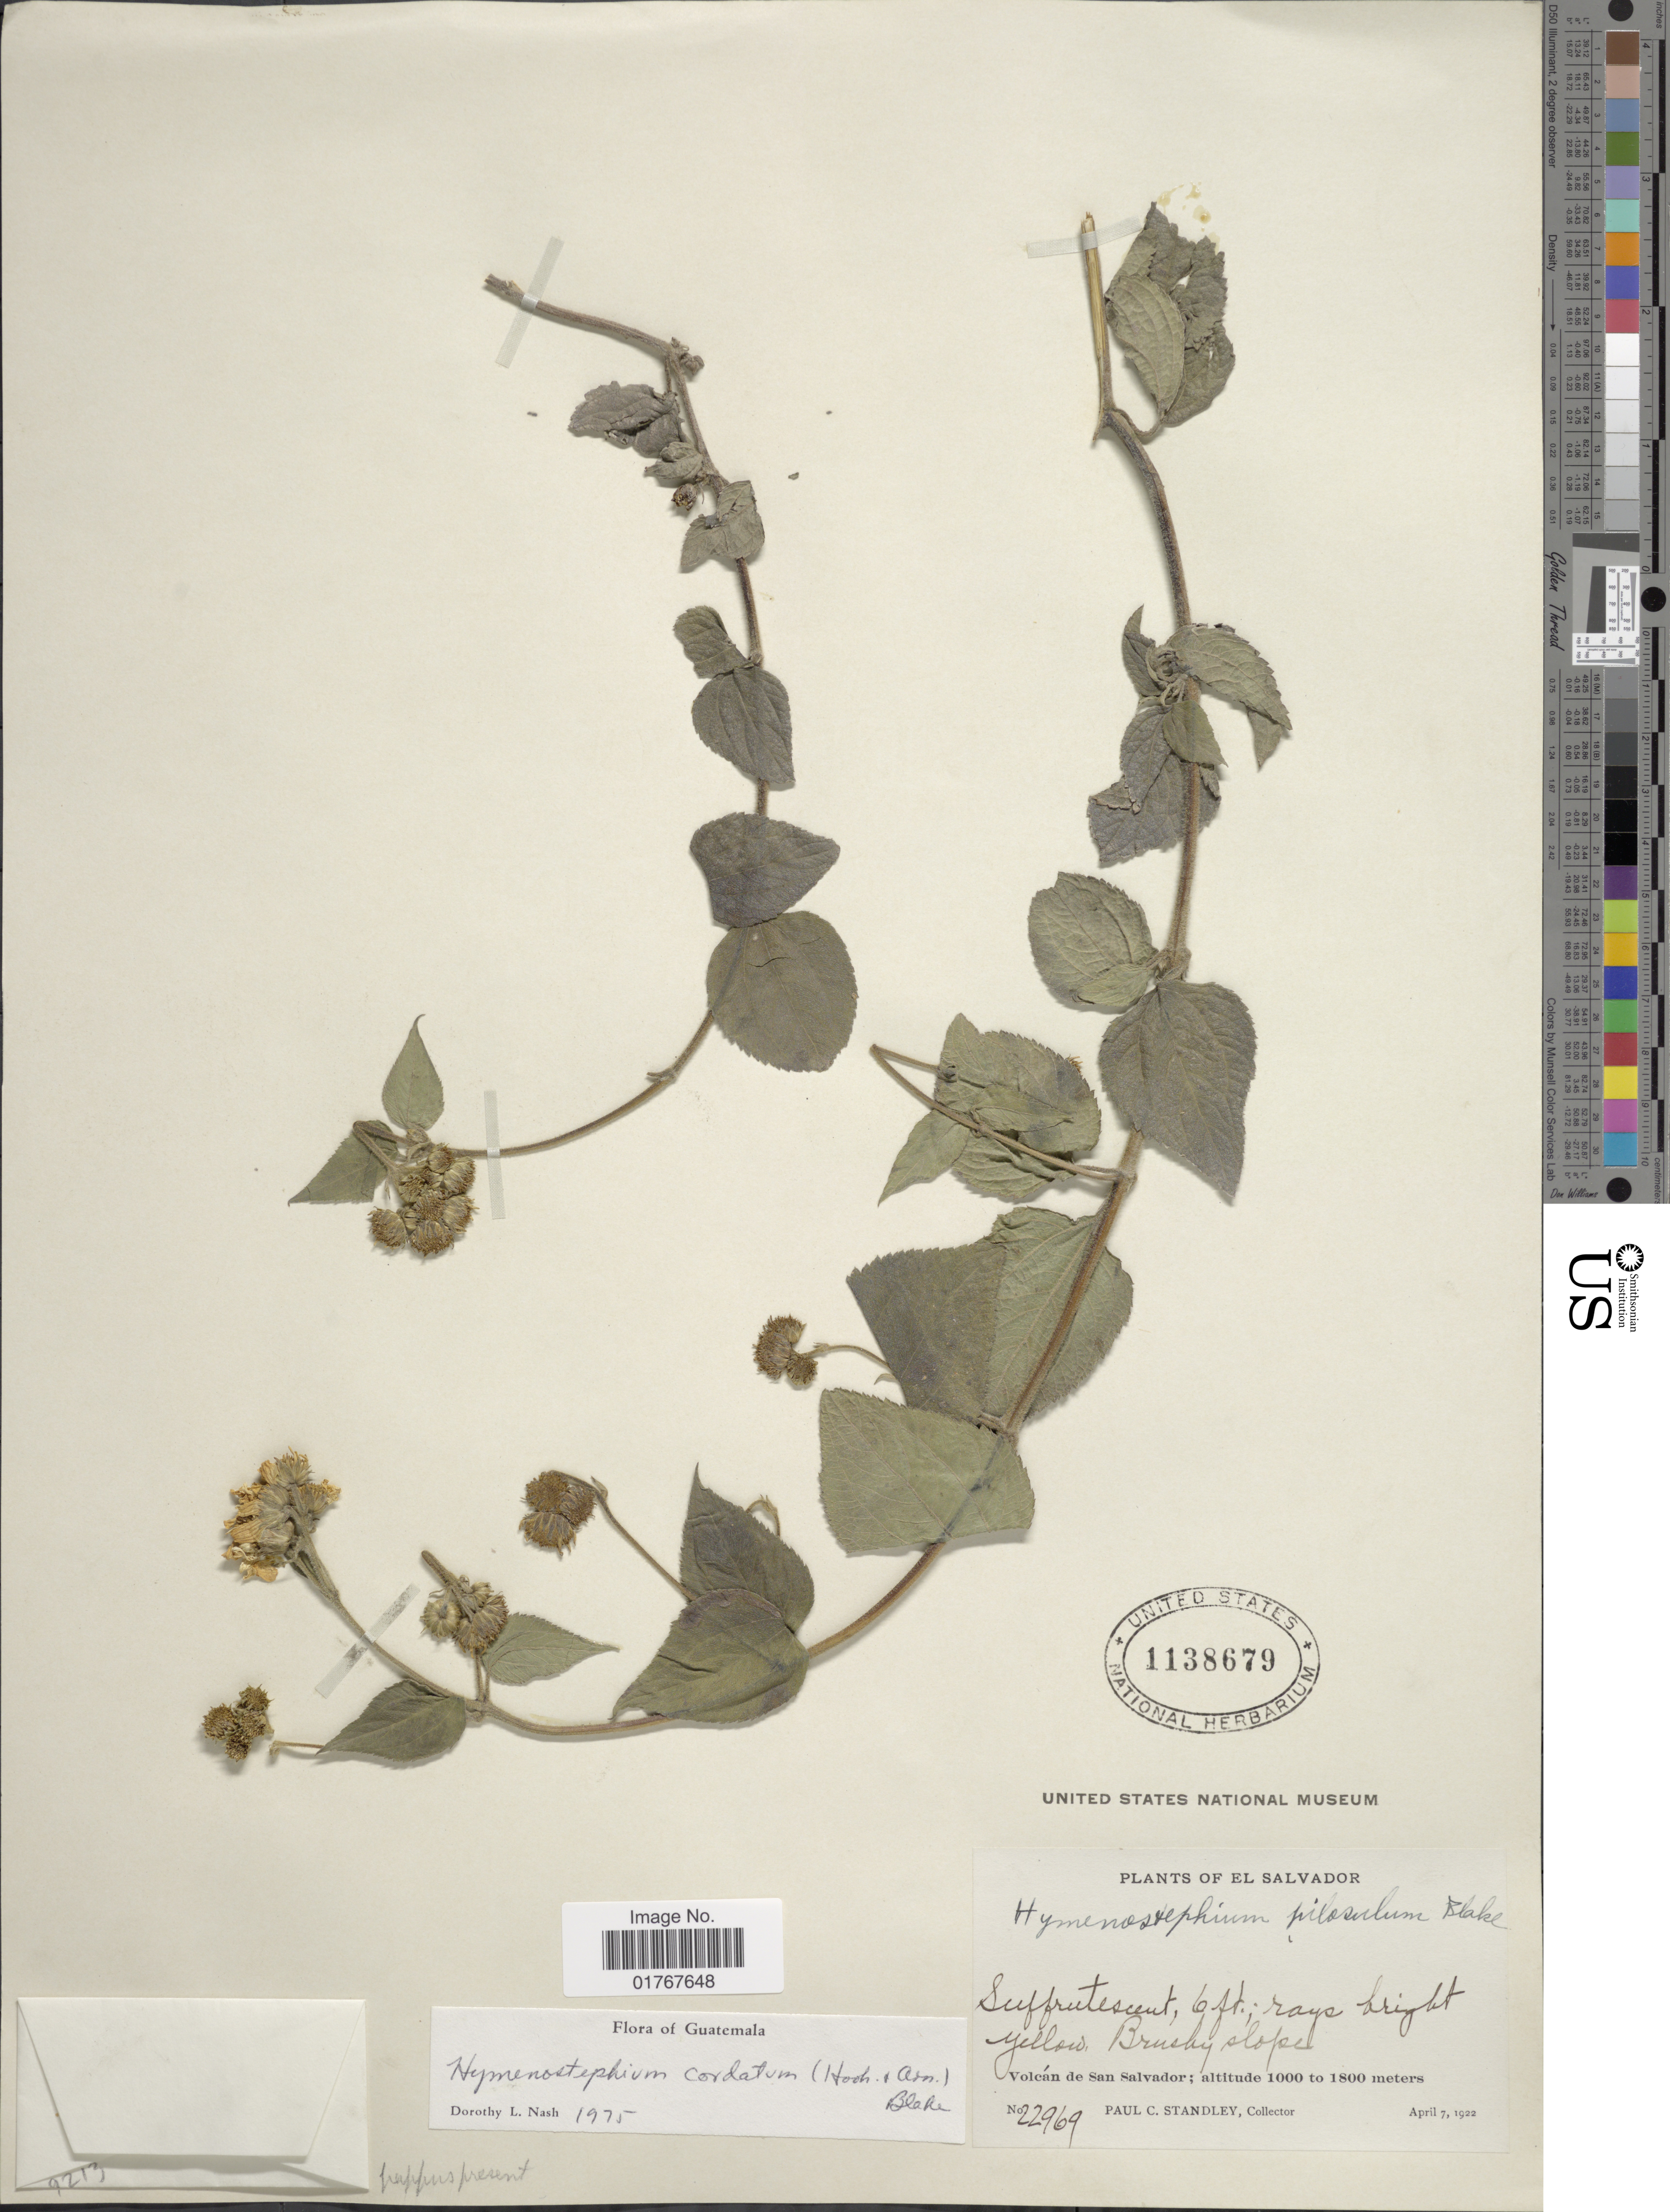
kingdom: Plantae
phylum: Tracheophyta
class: Magnoliopsida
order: Asterales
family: Asteraceae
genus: Viguiera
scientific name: Viguiera cordata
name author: (Hook. & Arn.) D'Arcy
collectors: P. C. Standley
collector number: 22969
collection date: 1922-04-07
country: El Salvador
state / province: San Salvador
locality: Yellow, Brushy slope, Volcán de San Salvador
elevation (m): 1000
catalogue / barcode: US 1138679